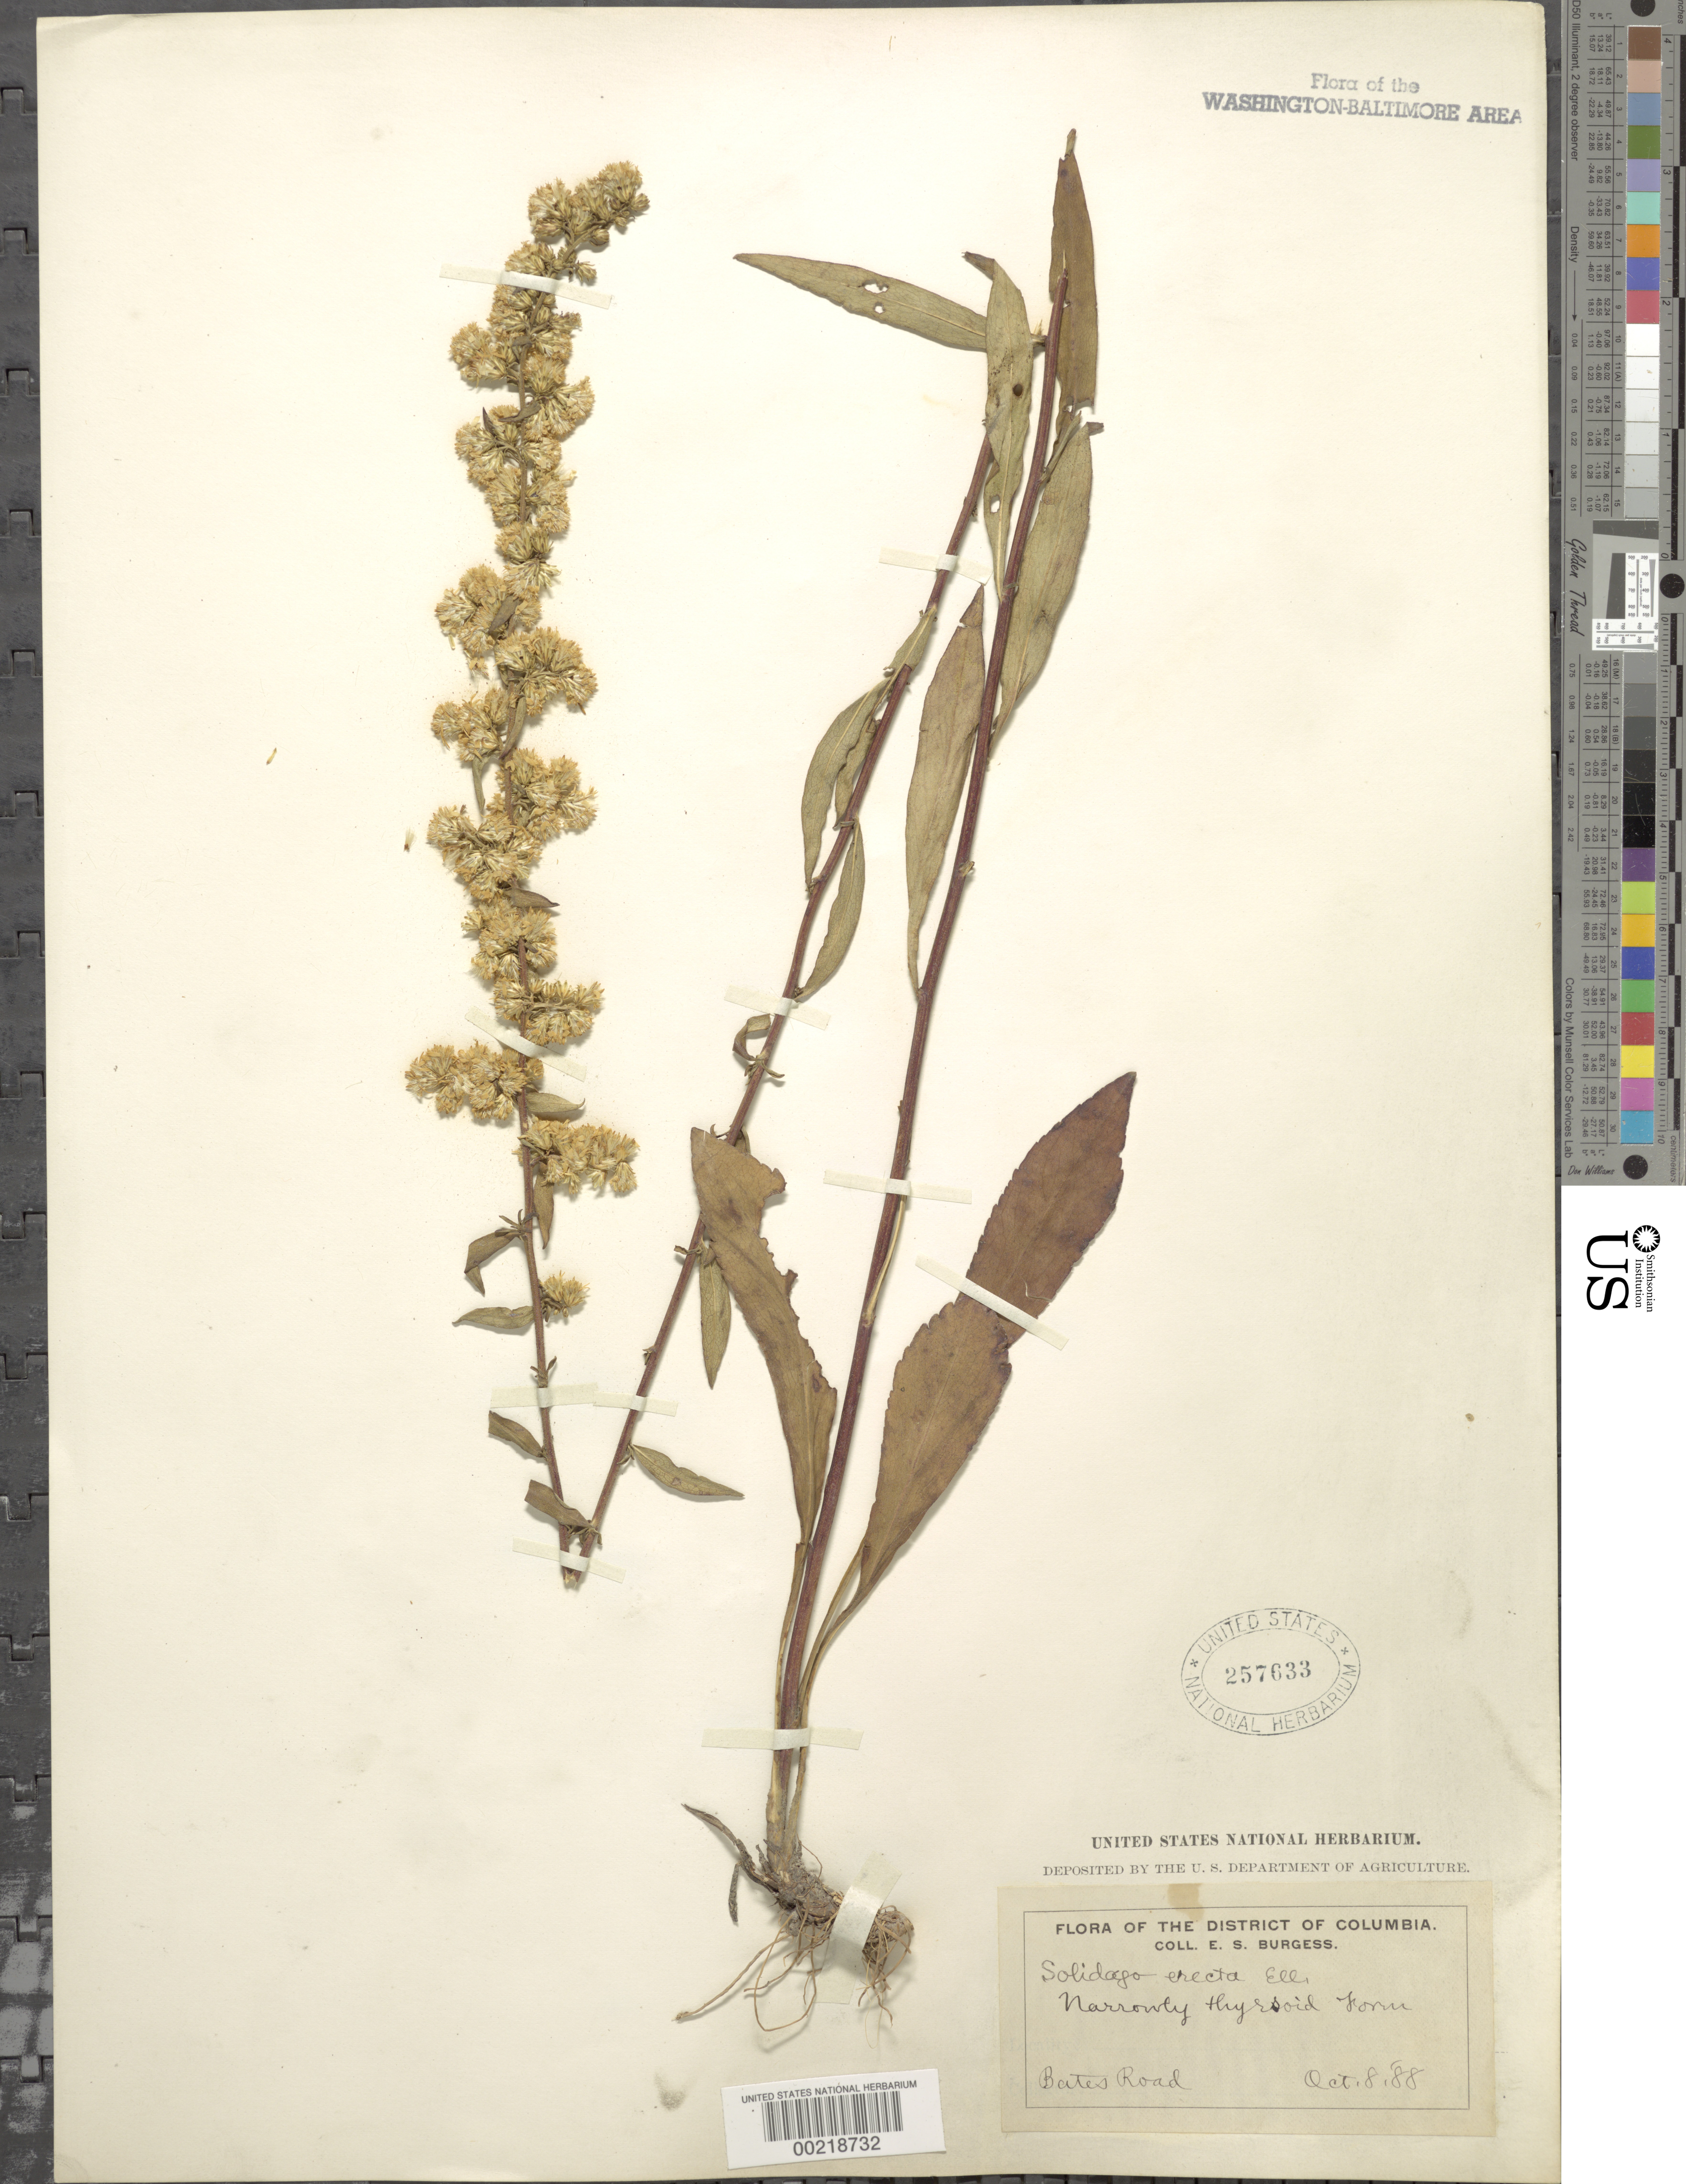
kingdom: Plantae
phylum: Tracheophyta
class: Magnoliopsida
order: Asterales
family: Asteraceae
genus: Solidago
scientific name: Solidago erecta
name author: Pursh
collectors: E. Burgess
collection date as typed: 08 Oct 1888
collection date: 1888-10-08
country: United States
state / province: District of Columbia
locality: Bates Road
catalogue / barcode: US 257633